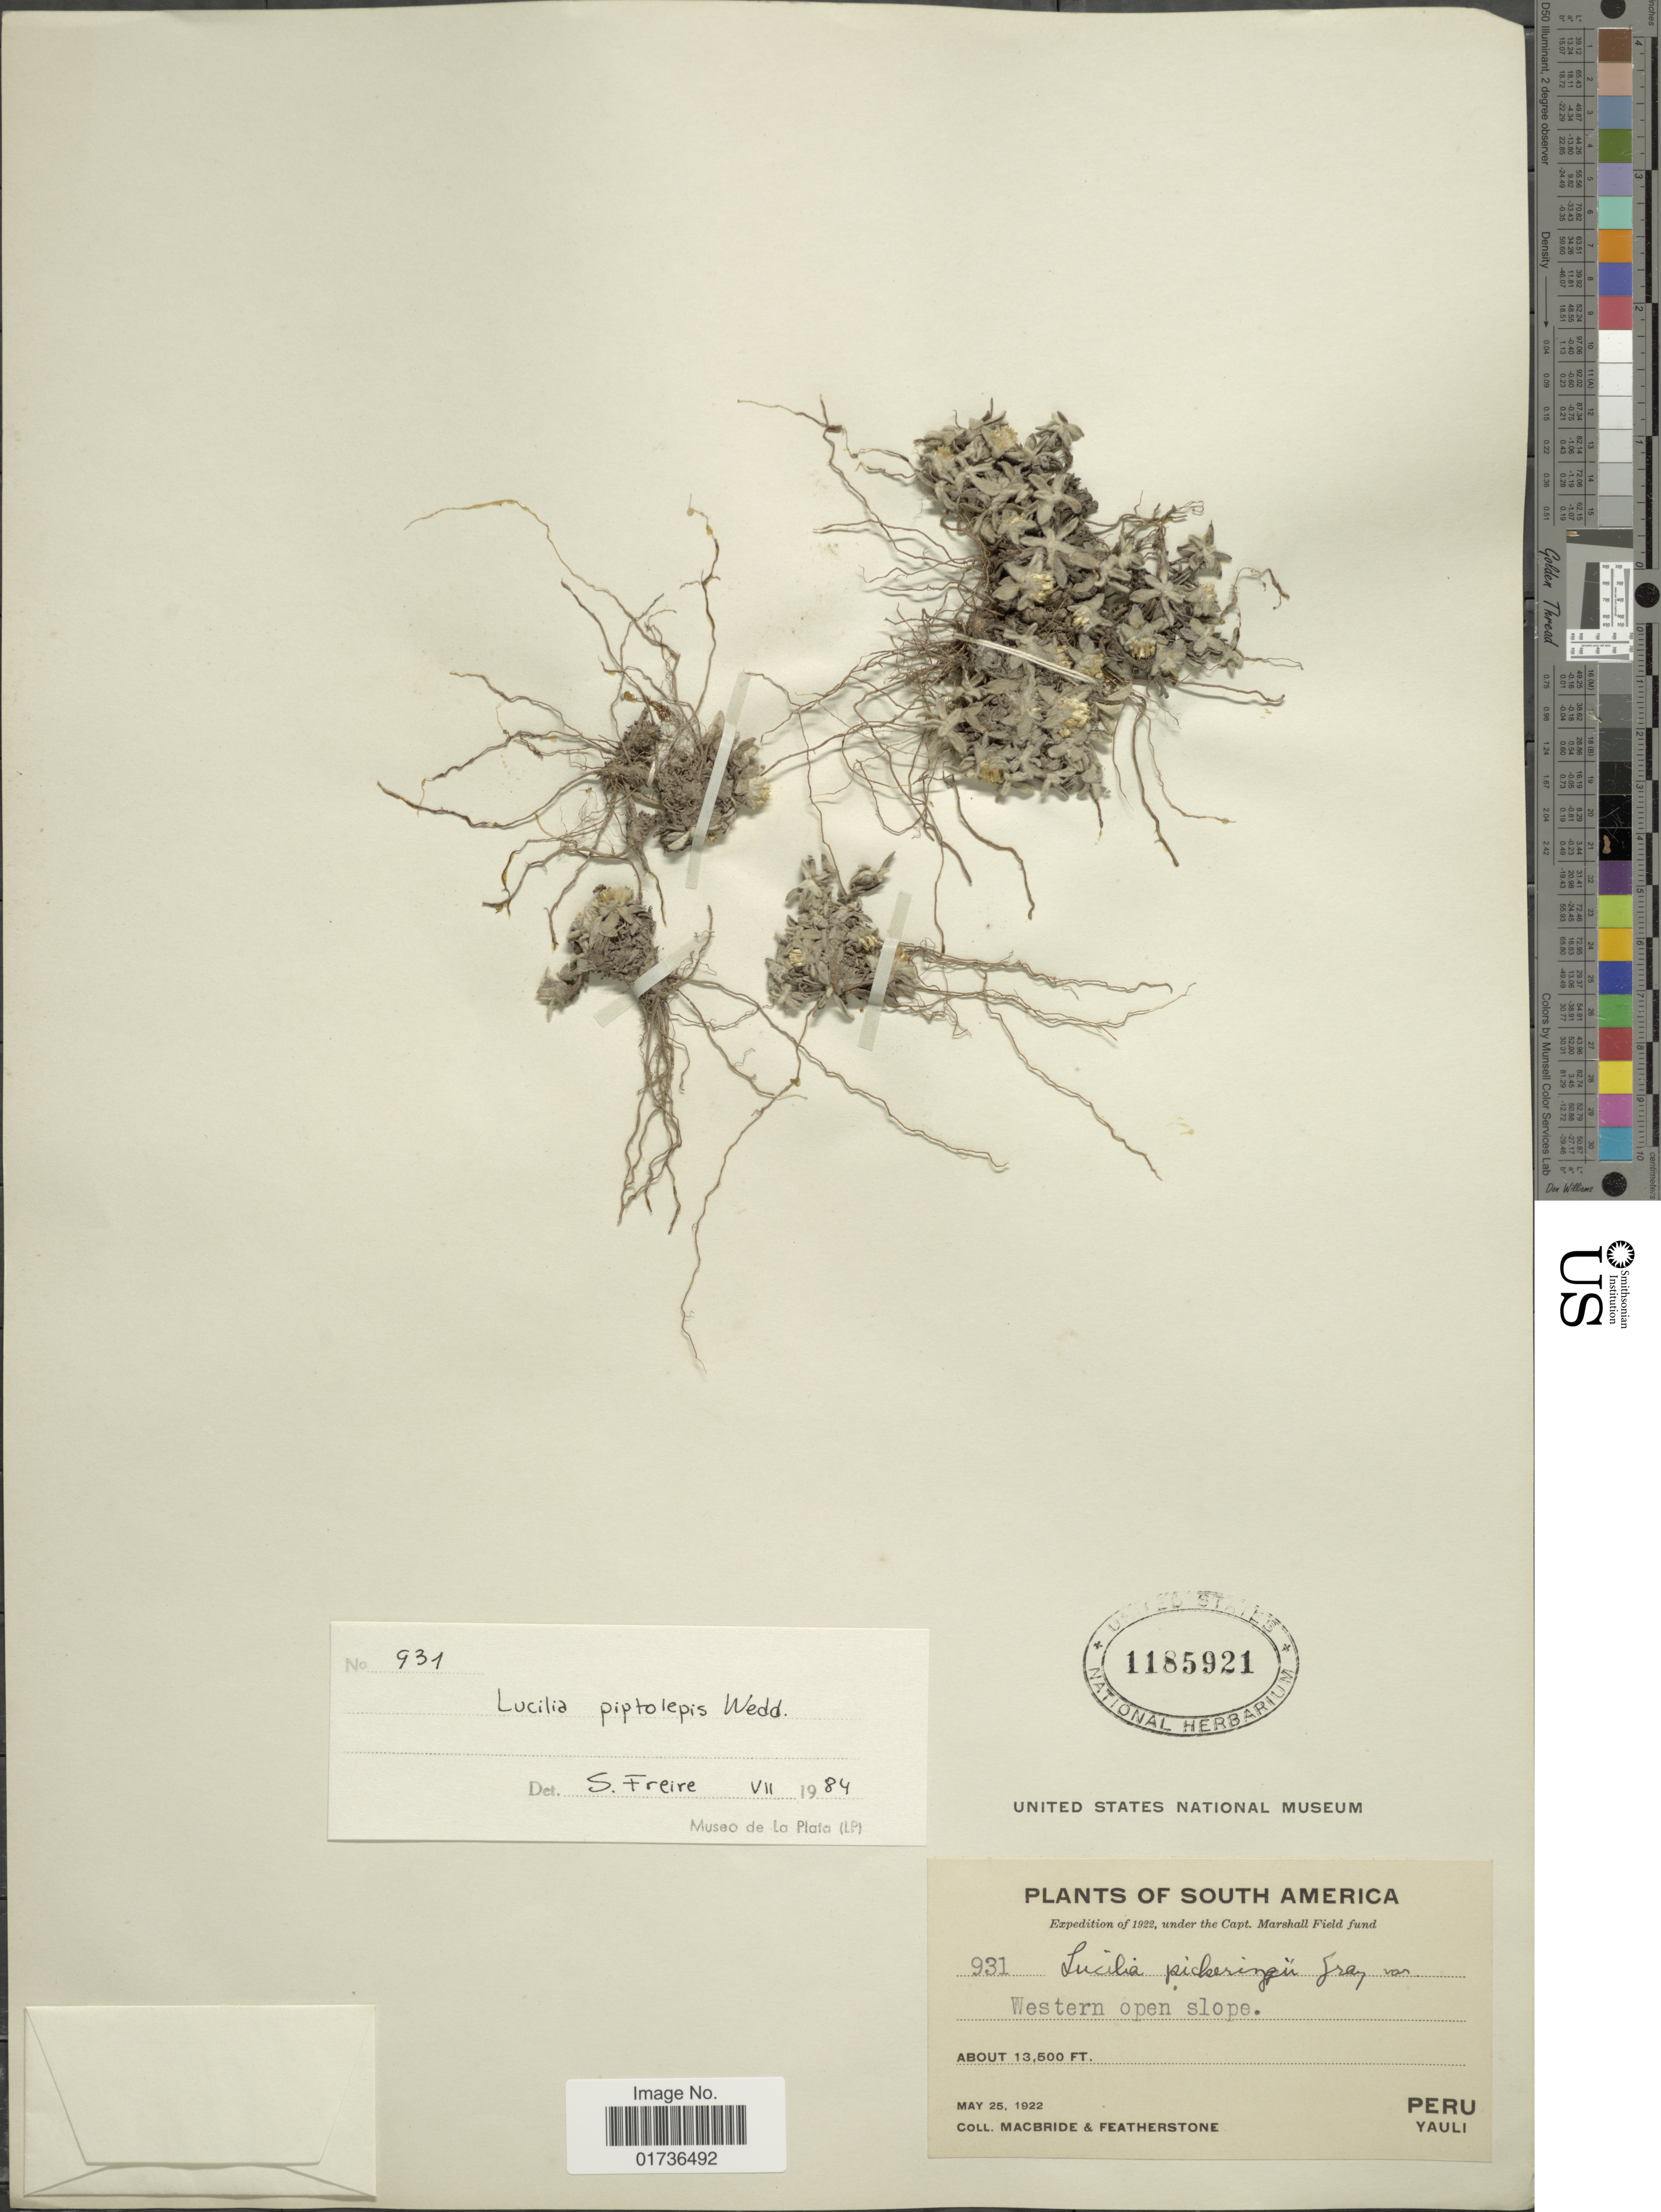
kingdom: Plantae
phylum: Tracheophyta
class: Magnoliopsida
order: Asterales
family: Asteraceae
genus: Mniodes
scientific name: Mniodes piptolepis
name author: (Wedd.) S.E. Freire et al.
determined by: Dillon, M. O.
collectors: Macbride, -- & -. Featherstone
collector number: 931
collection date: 1922-05-25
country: Peru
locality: Western open slope, Yauli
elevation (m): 4115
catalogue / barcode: US 1185921